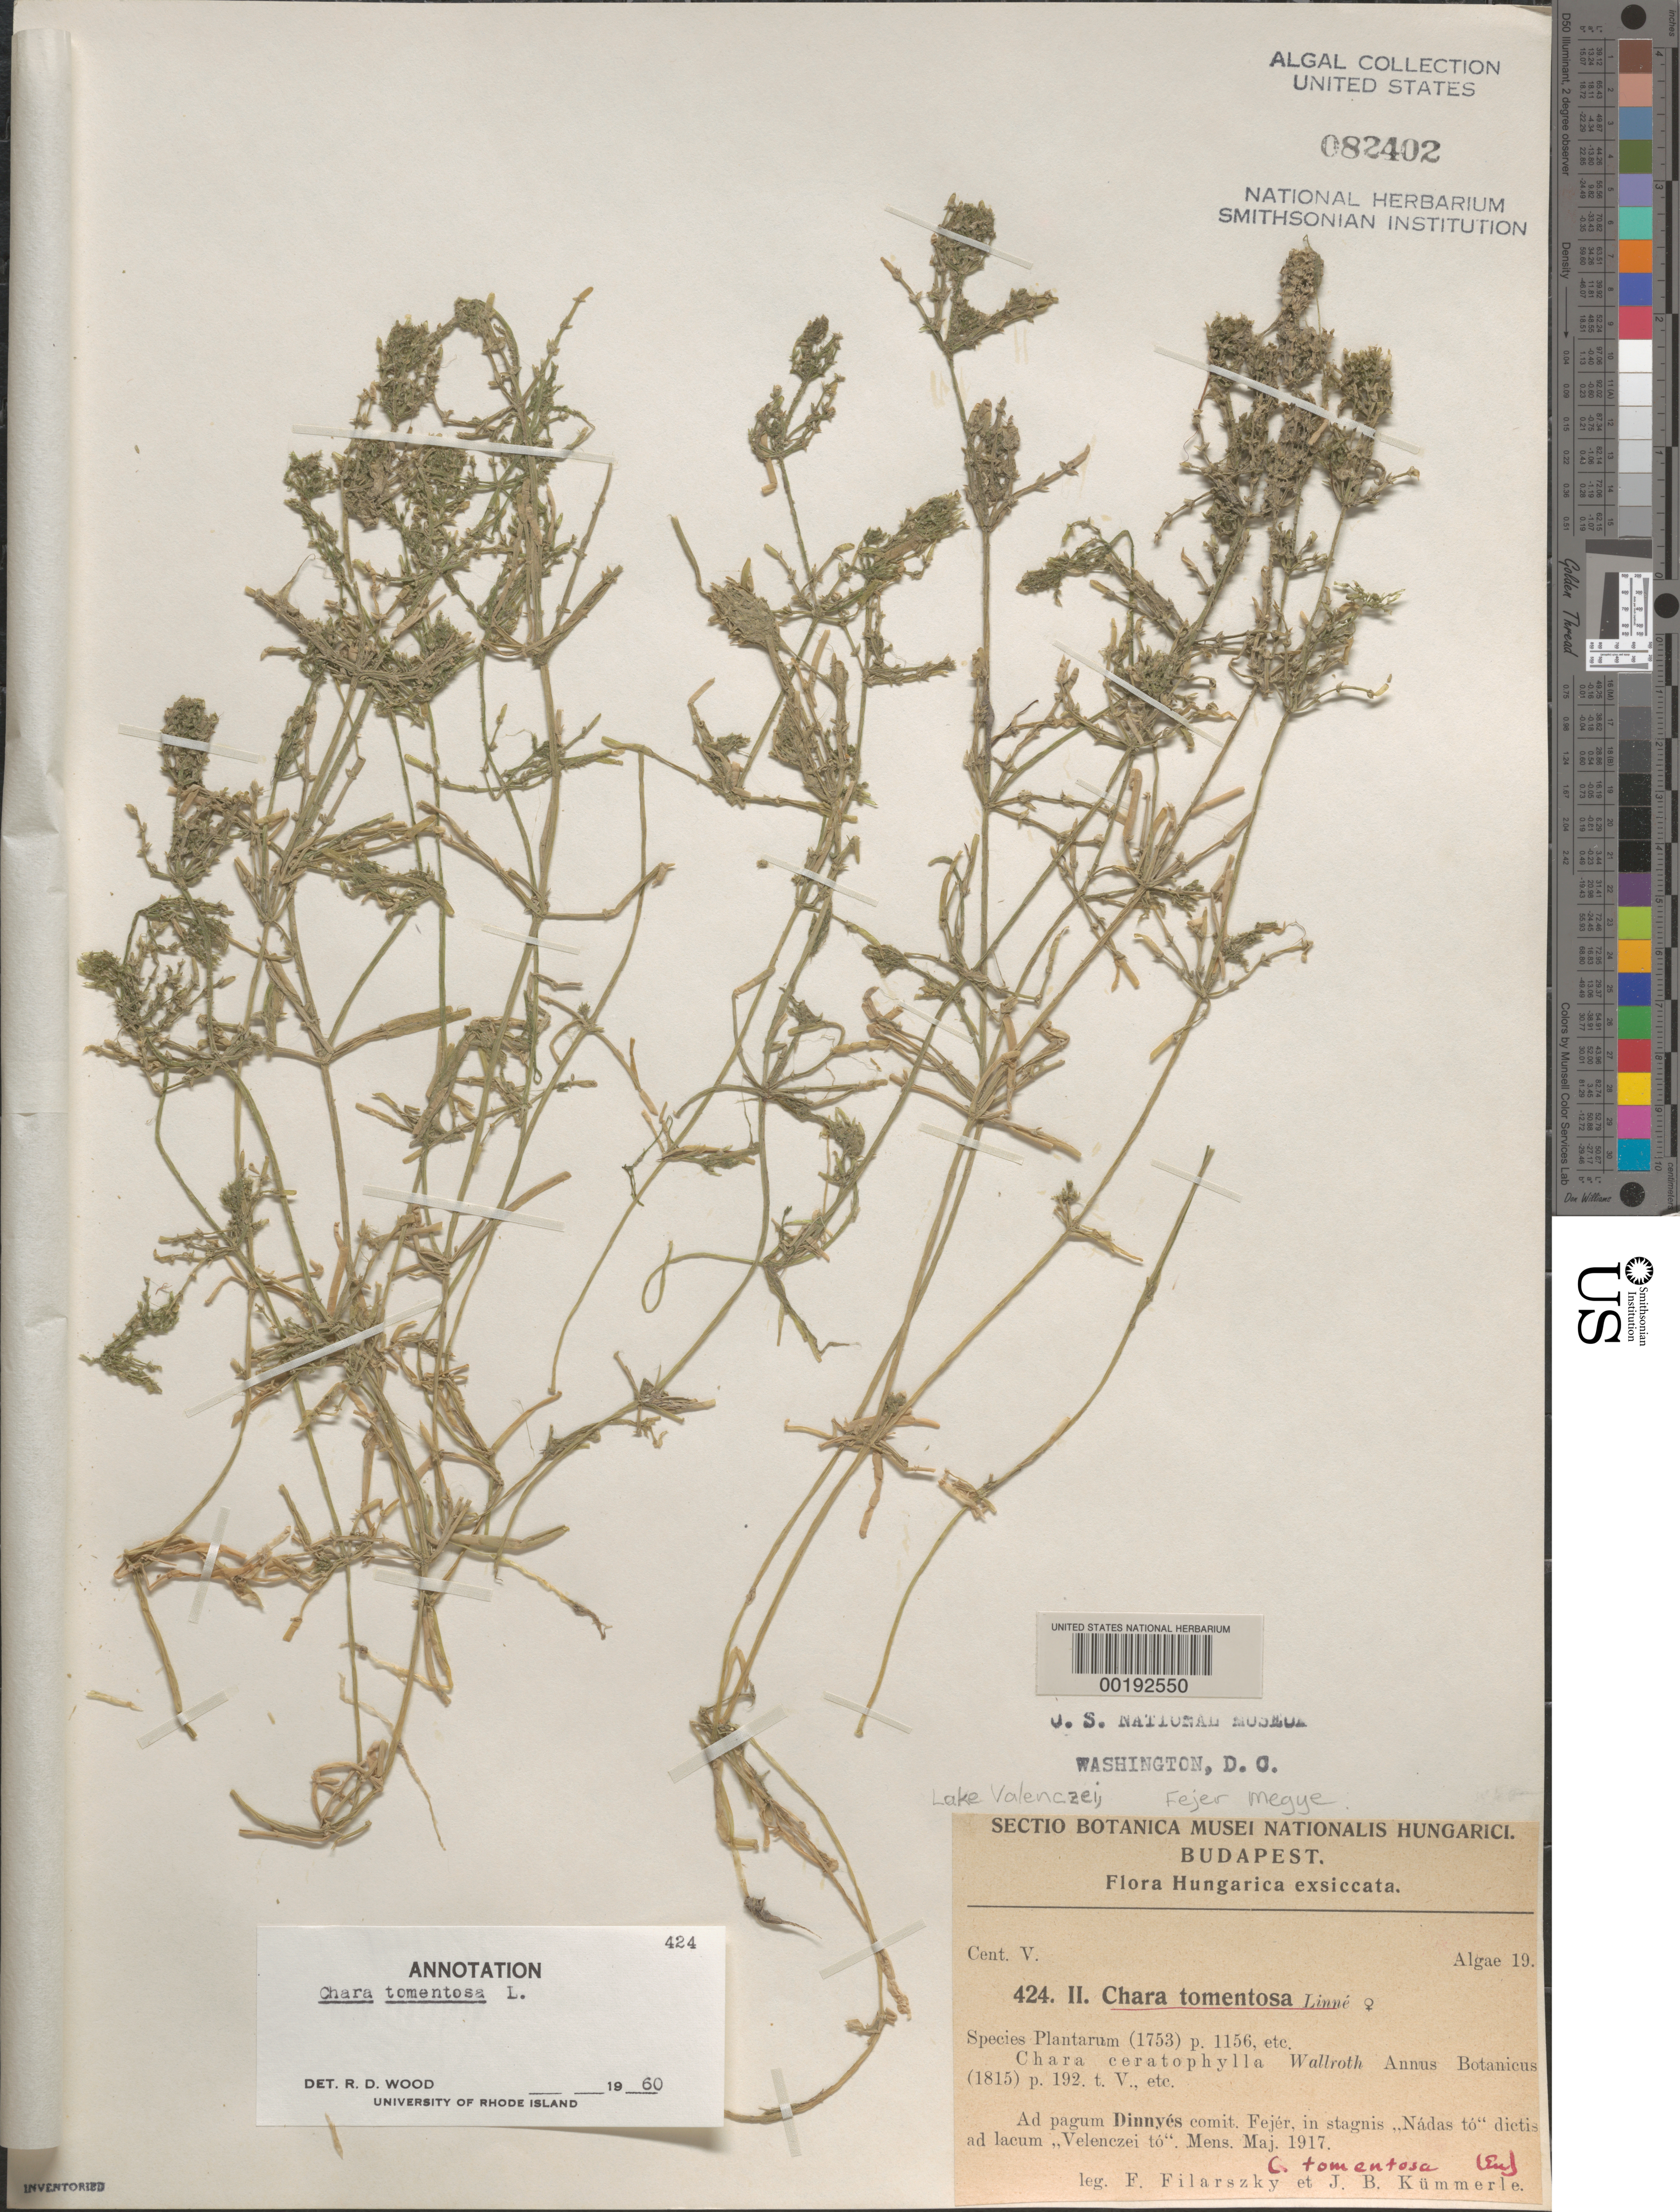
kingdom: Plantae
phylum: Charophyta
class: Charophyceae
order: Charales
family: Characeae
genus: Chara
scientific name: Chara tomentosa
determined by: Wood, R. D.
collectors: F. Filarszky & J. Kummerle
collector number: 424ii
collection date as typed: May 1917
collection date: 1917-05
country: Hungary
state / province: Fejer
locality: Dinnyes, lake valenczei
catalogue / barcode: US 82402